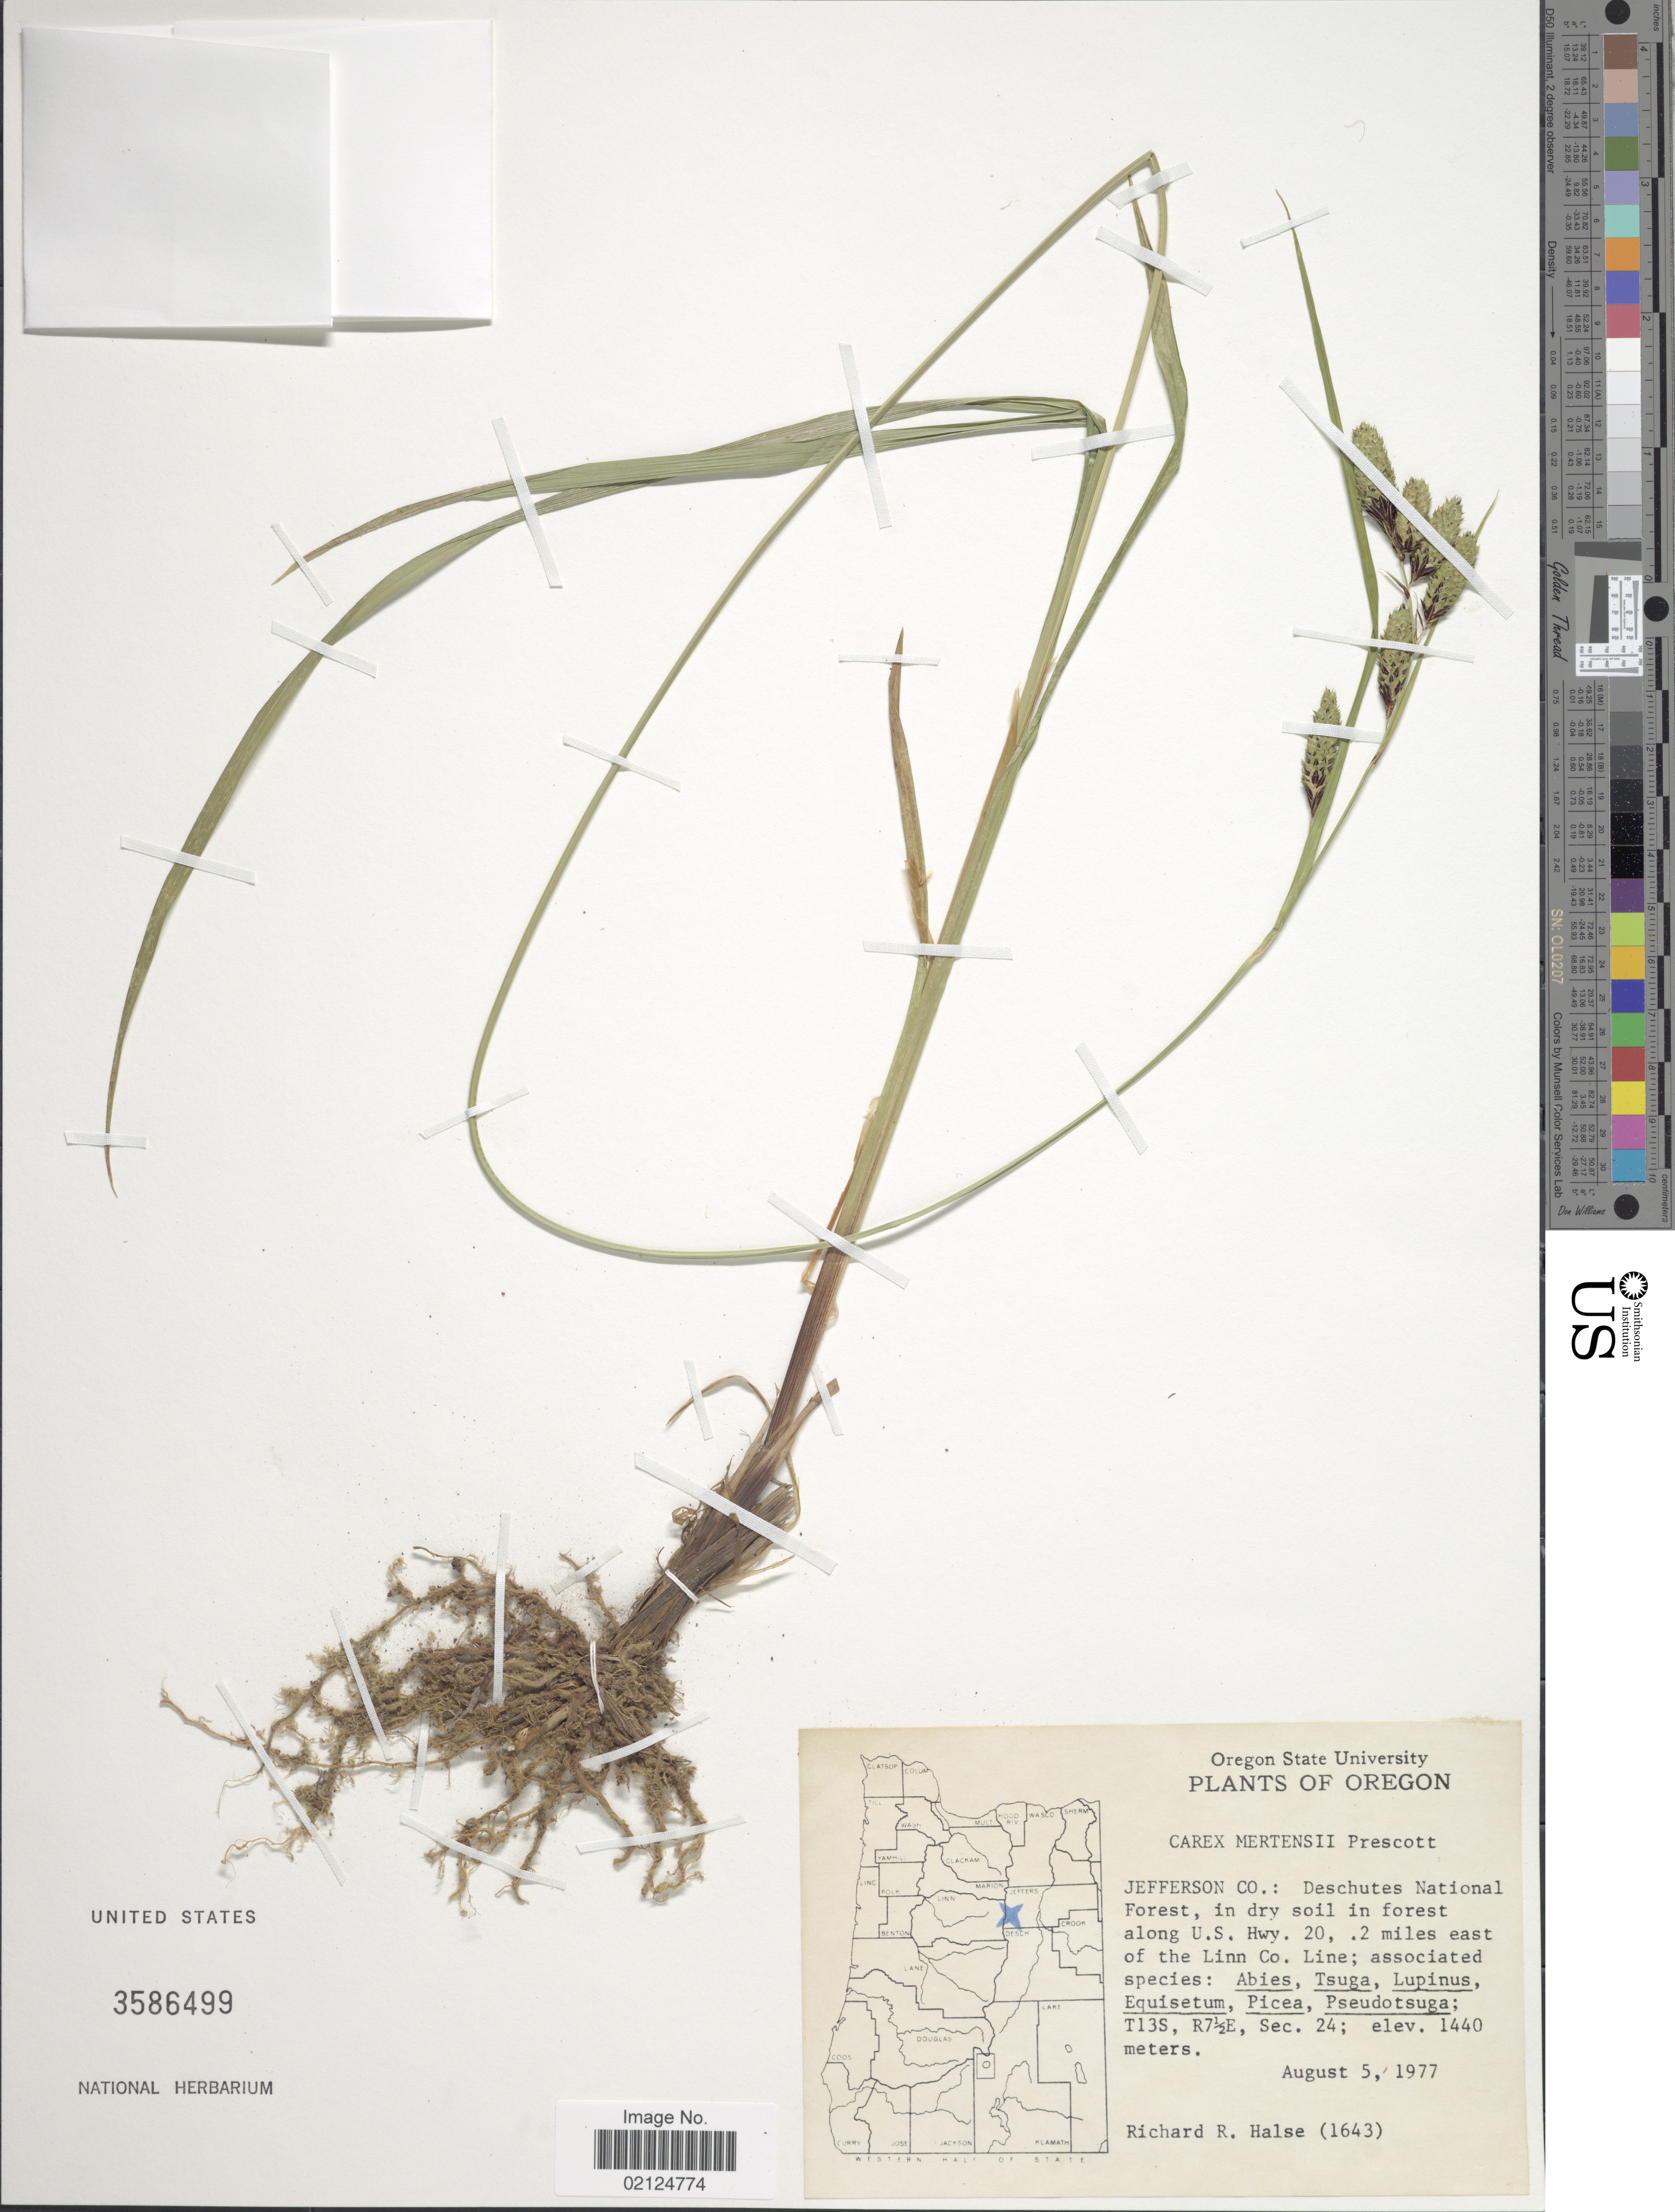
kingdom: Plantae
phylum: Tracheophyta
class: Liliopsida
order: Poales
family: Cyperaceae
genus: Carex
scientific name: Carex mertensii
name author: J.D. Prescott ex Bong.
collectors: R. Halse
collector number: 1643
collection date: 1977-08-05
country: United States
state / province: Oregon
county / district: Jefferson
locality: Jefferson Co.: Deschutes National Forest, in dry soil in forest along U. S. Hwy. 20., 2 miles east of the Linn Co. Line. T13S, R7 1/2E, Sec. 24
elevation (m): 1440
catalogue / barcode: US 3586499